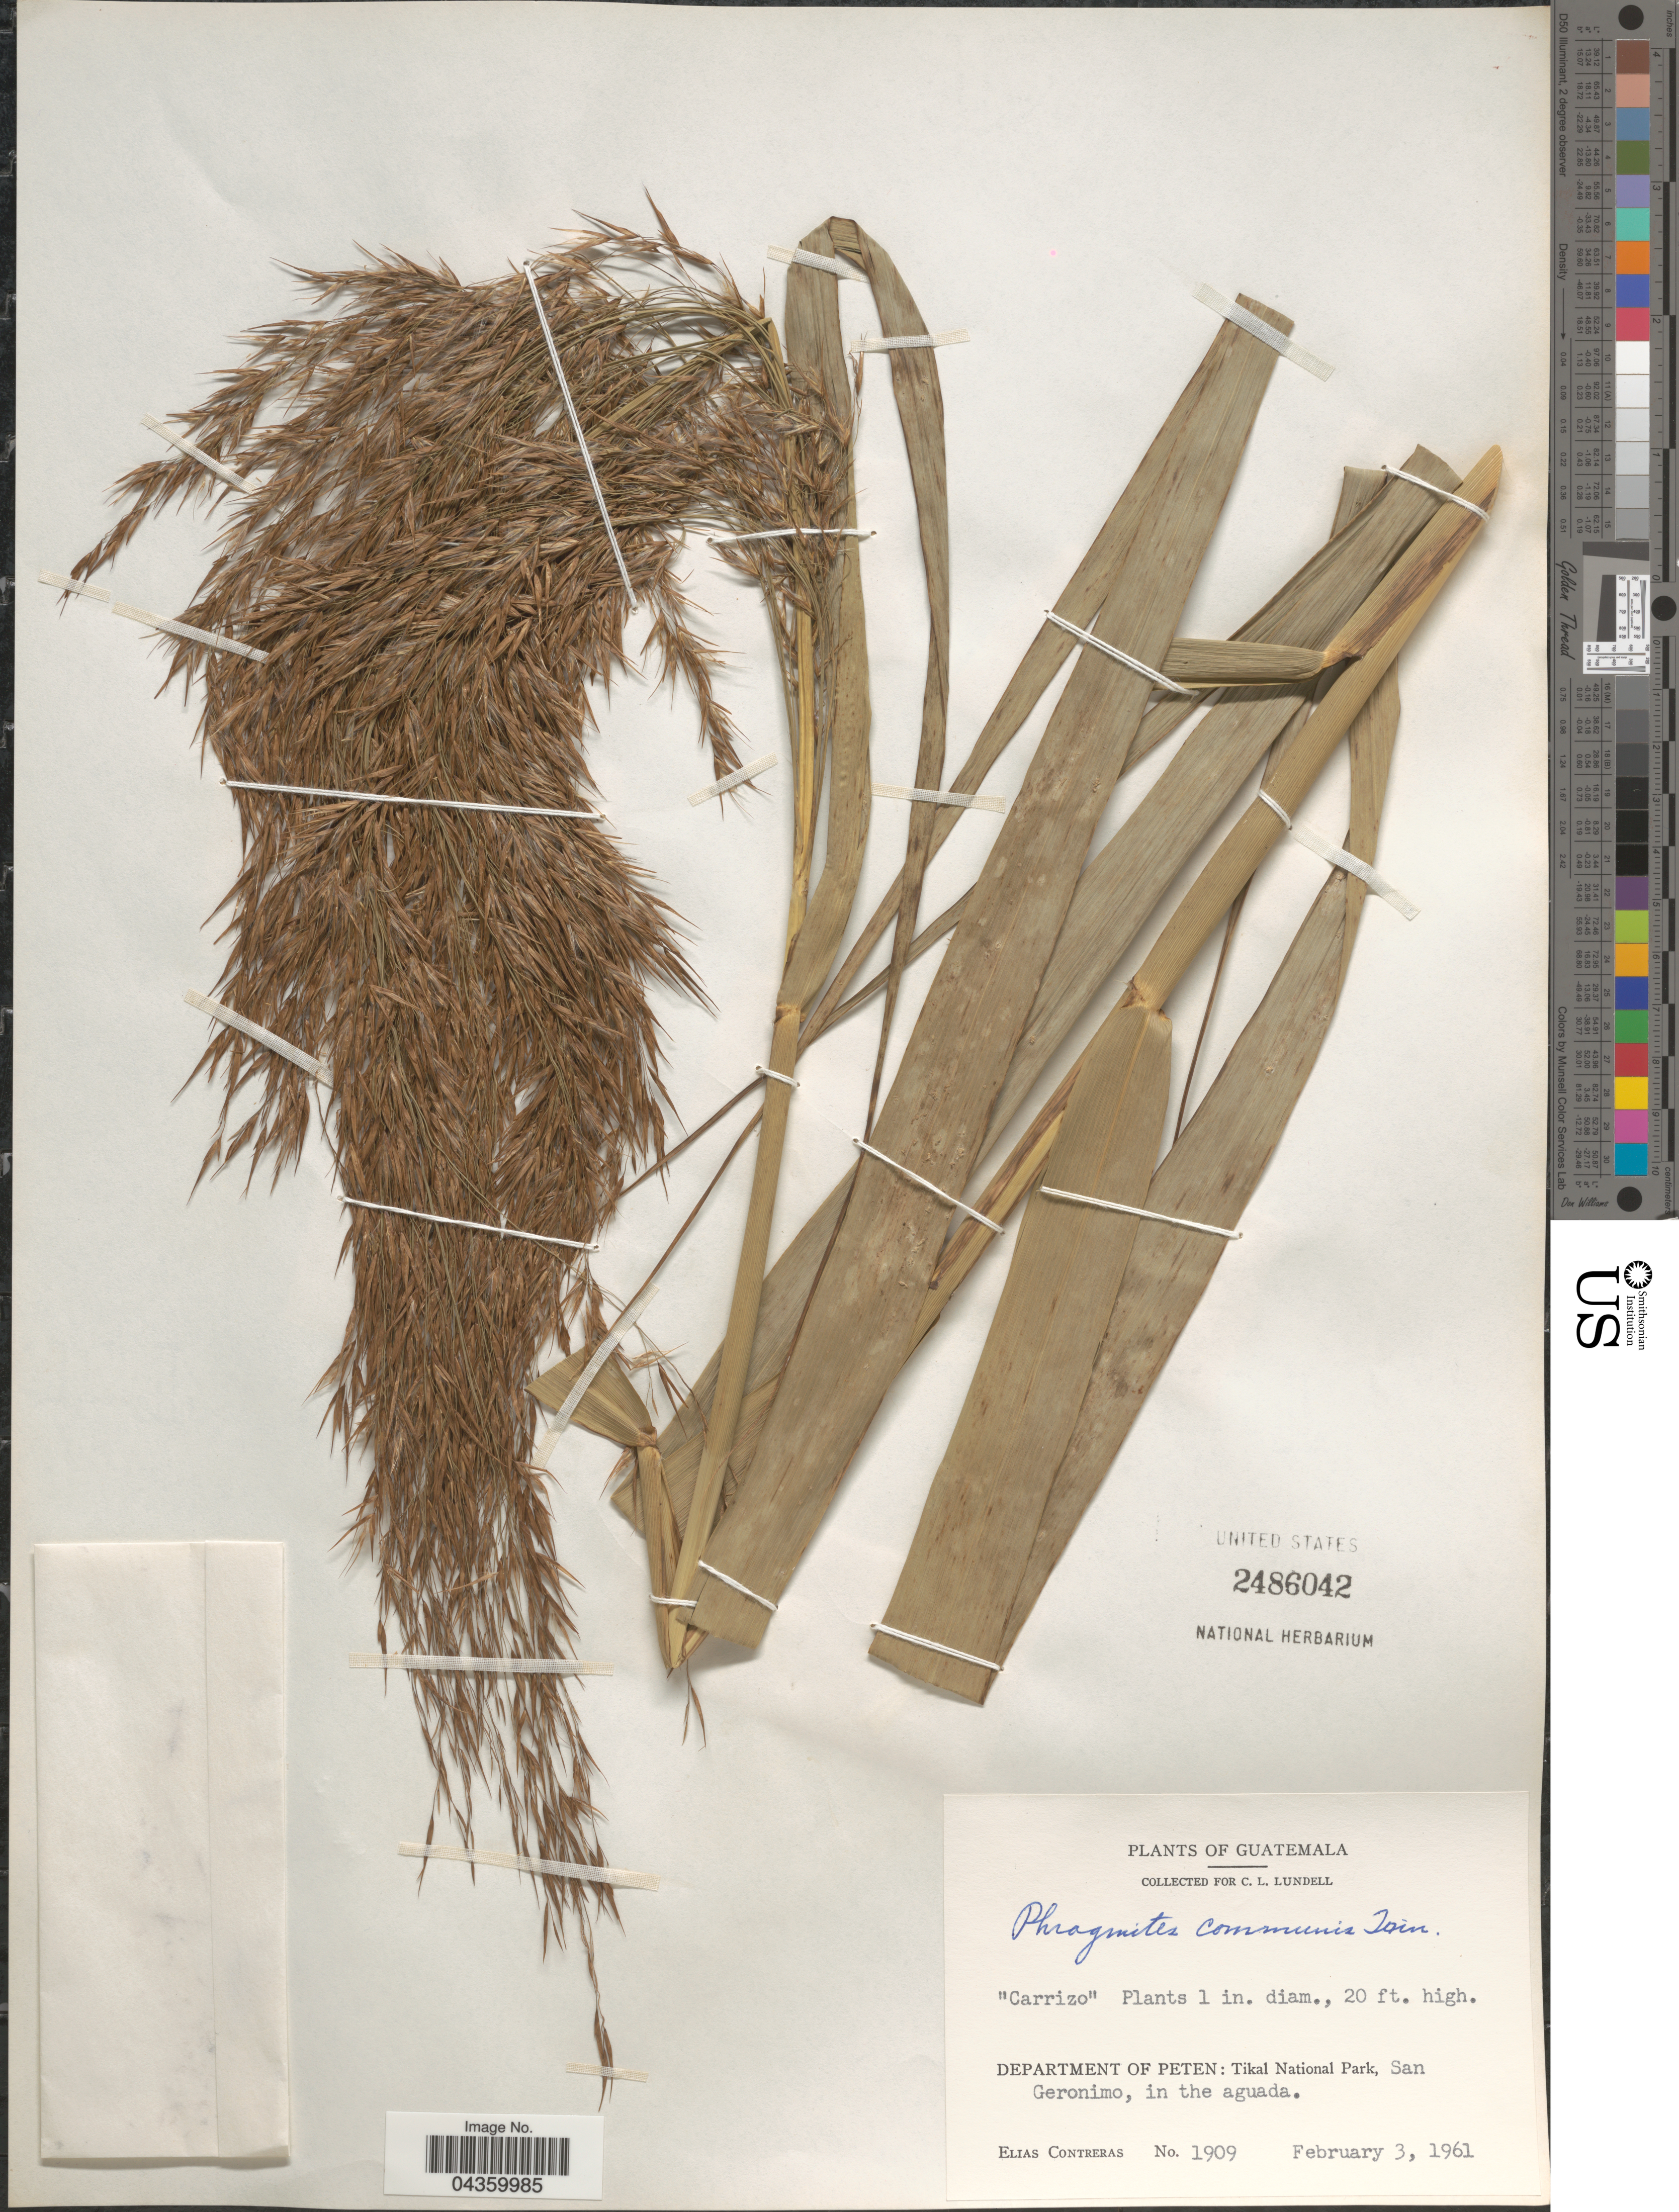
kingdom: Plantae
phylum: Tracheophyta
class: Liliopsida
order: Poales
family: Poaceae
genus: Phragmites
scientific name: Phragmites australis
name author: (Cav.) Trin. ex Steud.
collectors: E. Contreras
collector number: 1909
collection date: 1961-02-03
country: Guatemala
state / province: El Peten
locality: Department of Peten: Tikal National Park, San Geronimo, in the aguada.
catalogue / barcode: US 2486042